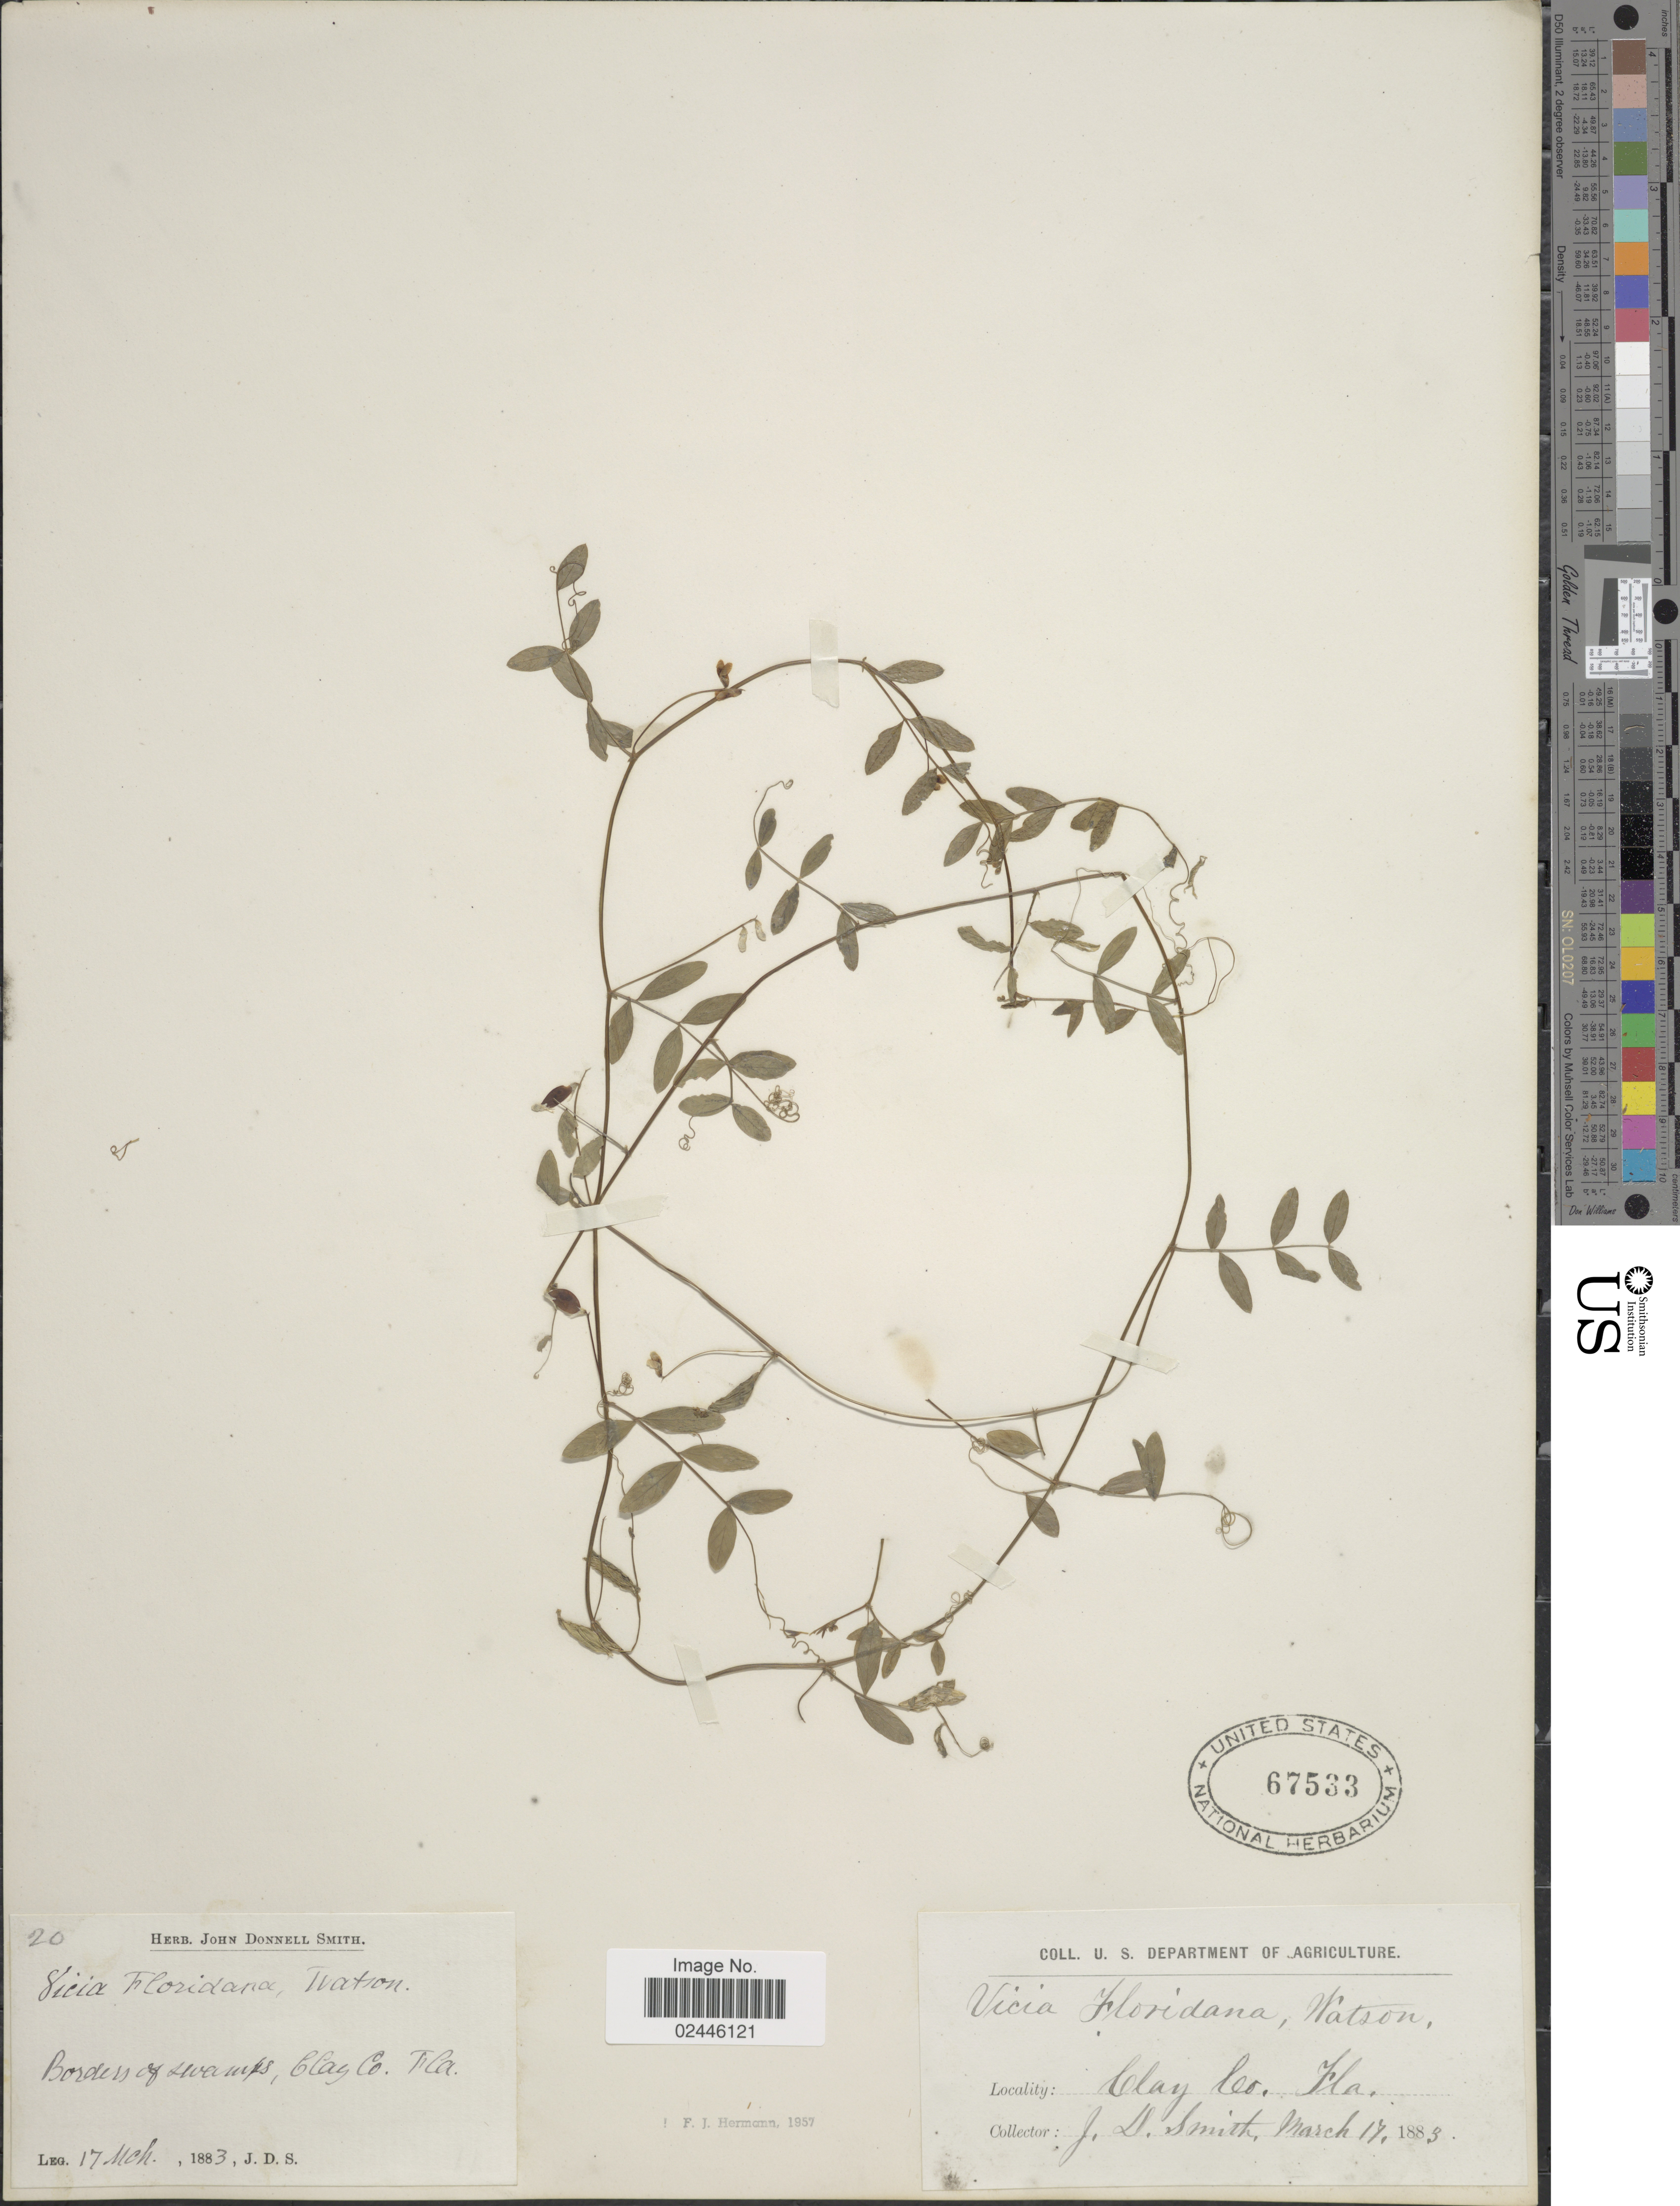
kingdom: Plantae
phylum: Tracheophyta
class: Magnoliopsida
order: Fabales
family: Fabaceae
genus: Vicia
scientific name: Vicia floridana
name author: S. Watson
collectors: J. Donnell Smith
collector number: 20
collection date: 1883-03-17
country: United States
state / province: Florida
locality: Borders of swamp, Clay Co.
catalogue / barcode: US 67533